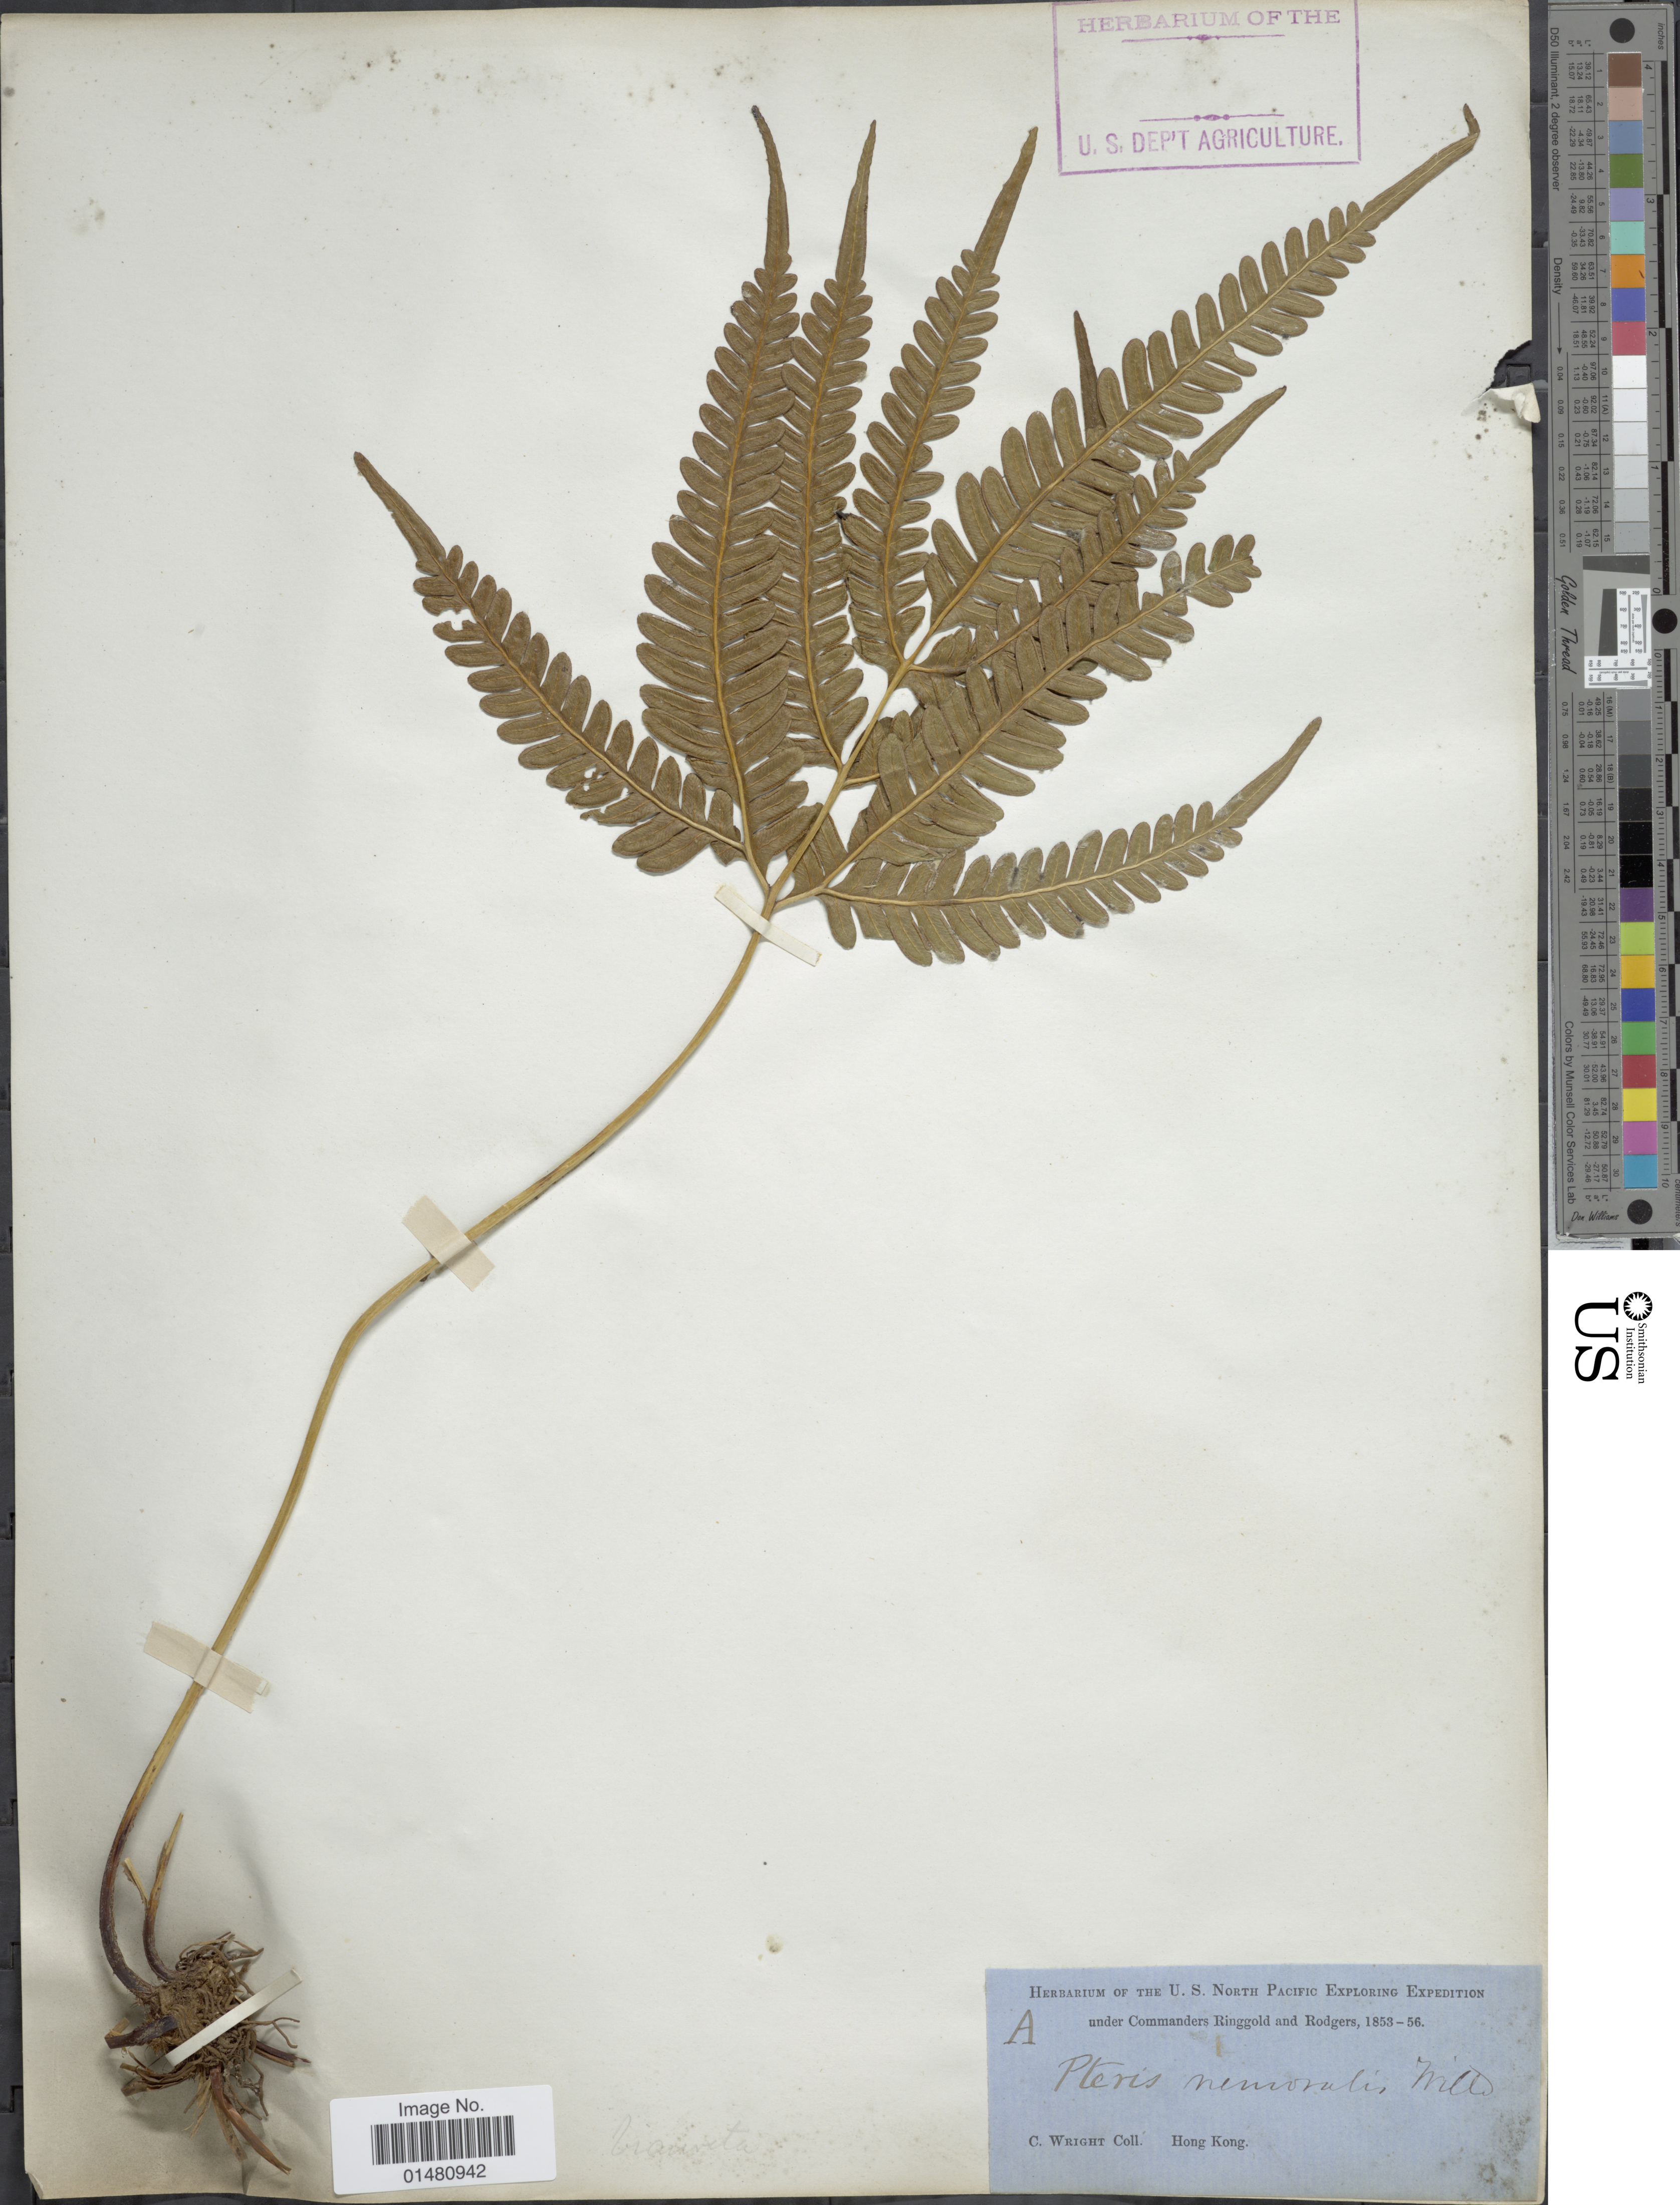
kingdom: Plantae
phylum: Tracheophyta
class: Polypodiopsida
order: Polypodiales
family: Pteridaceae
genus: Pteris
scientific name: Pteris quadriaurita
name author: Retz.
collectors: C. Wright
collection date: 1853/1856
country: China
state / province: Hong Kong